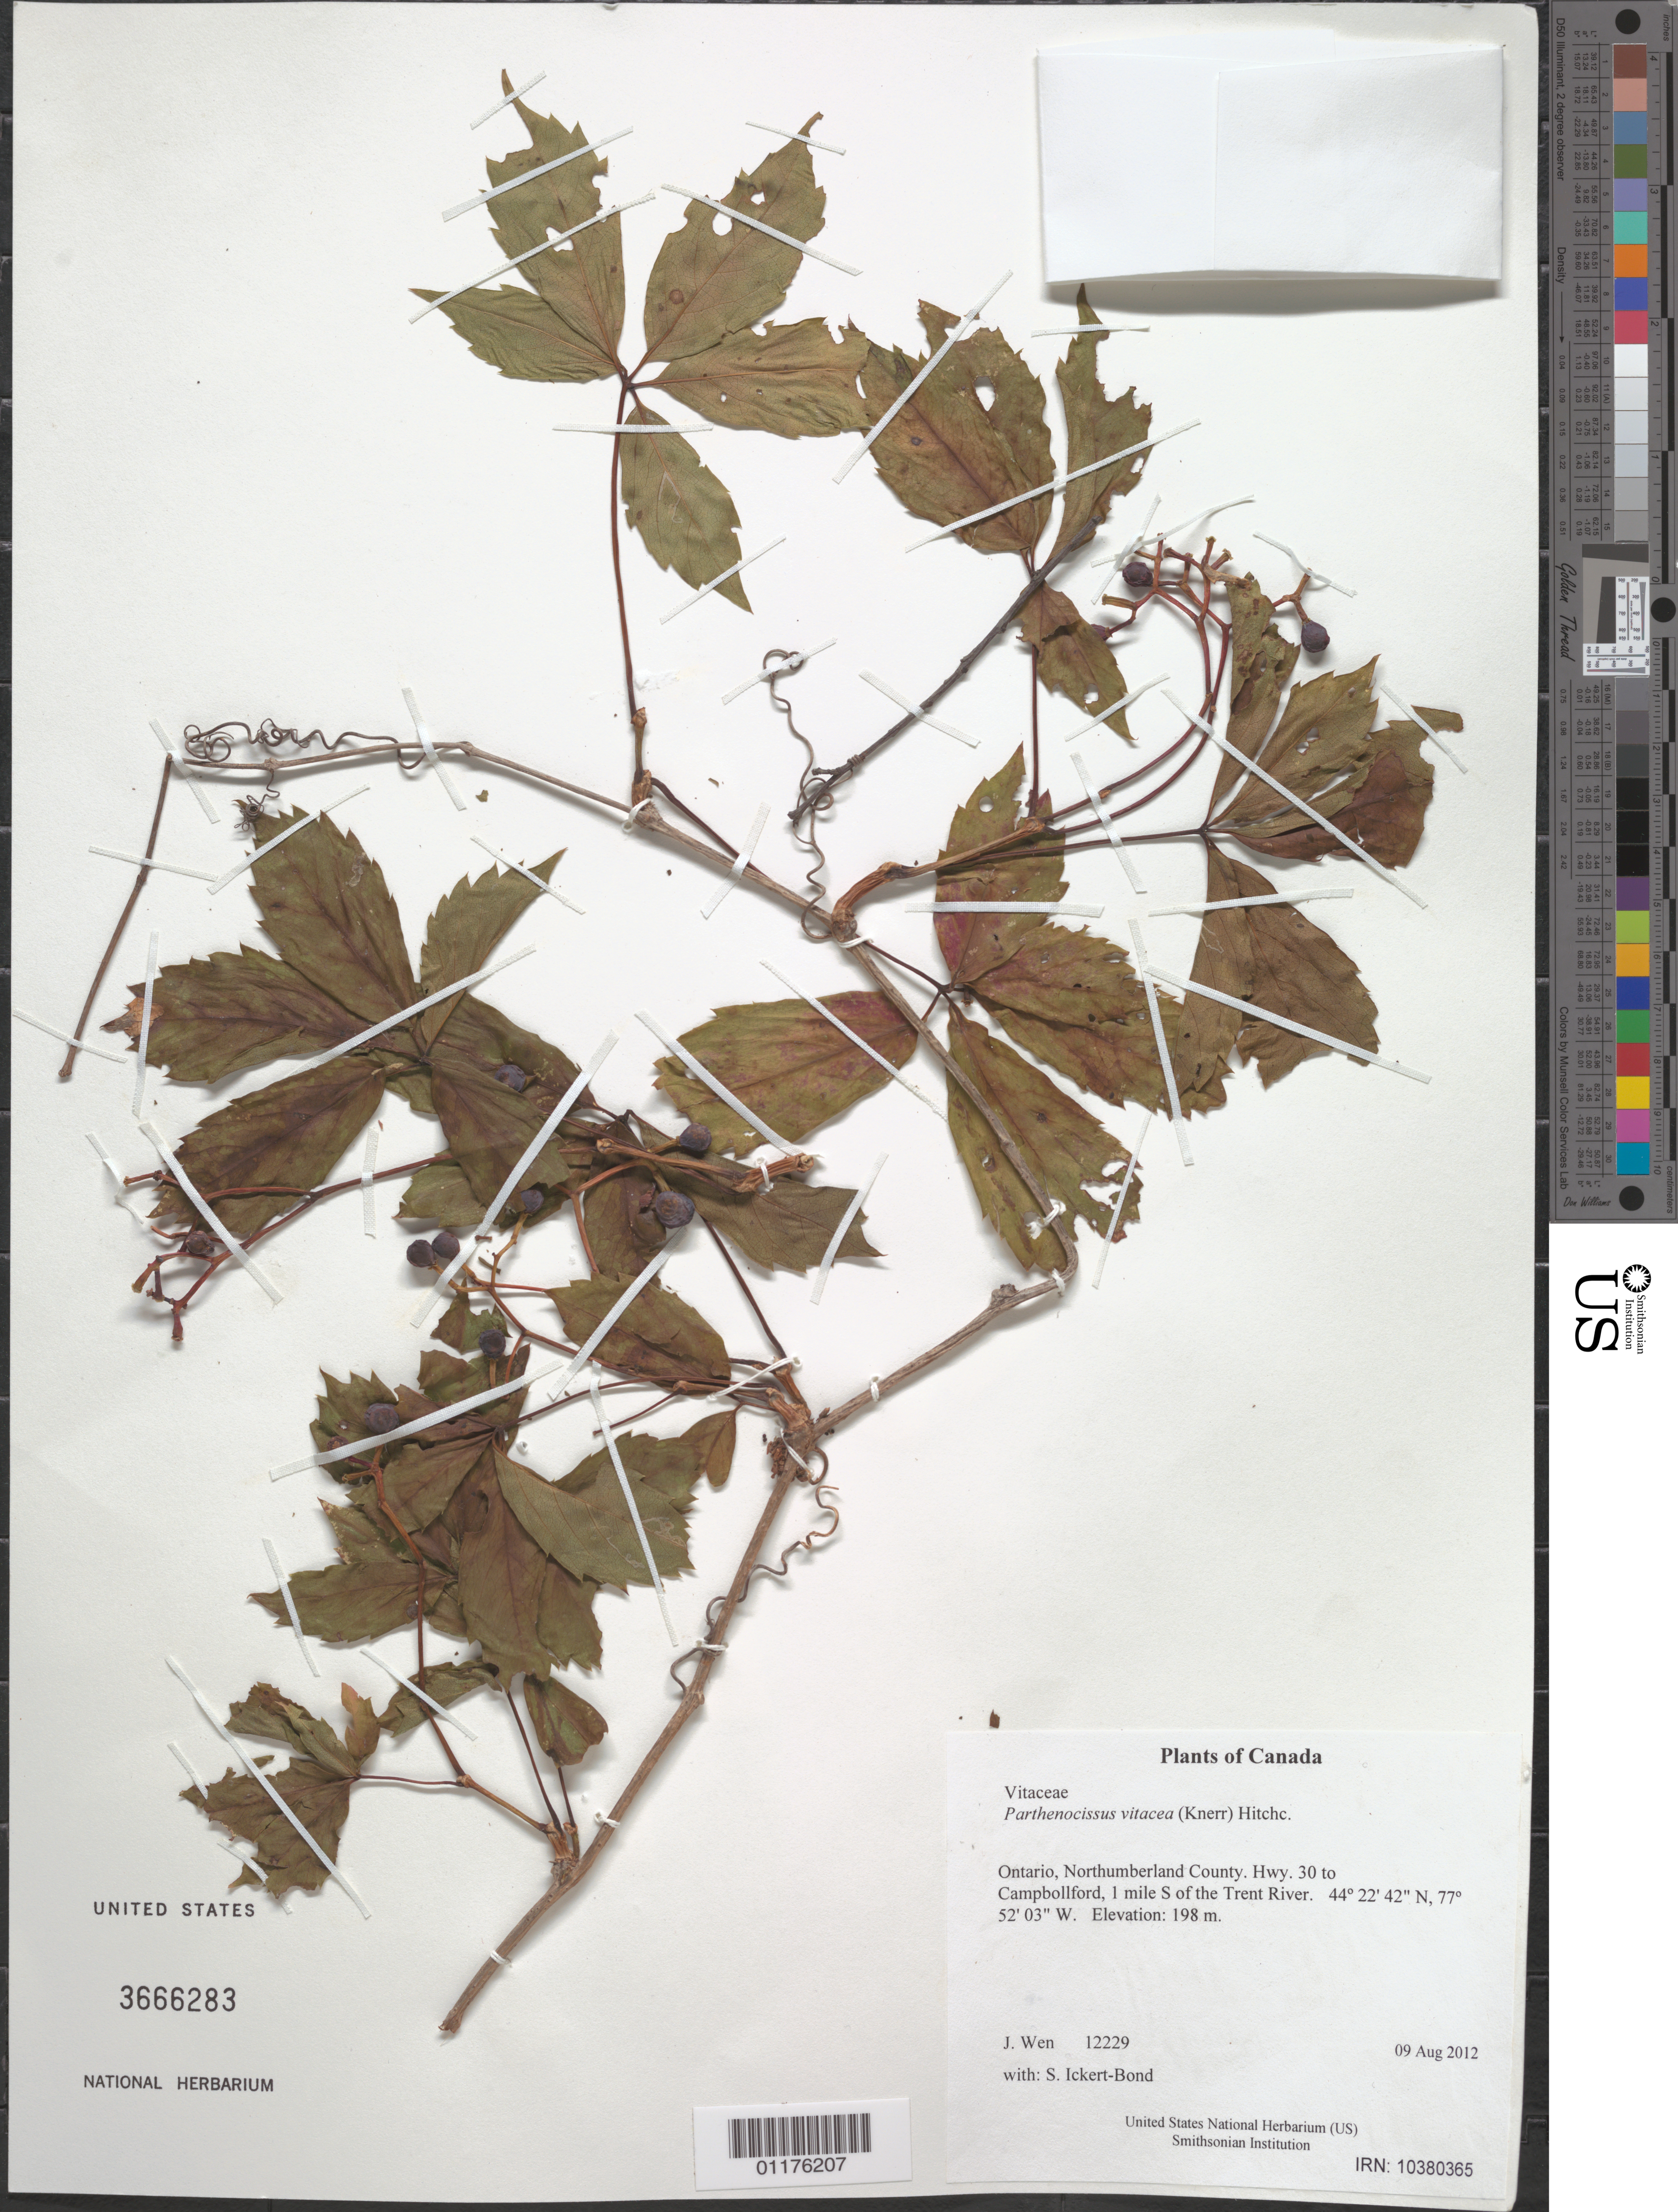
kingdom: Plantae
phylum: Tracheophyta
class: Magnoliopsida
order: Vitales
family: Vitaceae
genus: Parthenocissus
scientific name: Parthenocissus vitacea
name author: (Knerr) Hitchc.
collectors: J. Wen & S. Ickert-Bond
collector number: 12229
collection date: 2012-08-09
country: Canada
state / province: Ontario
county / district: Northumberland County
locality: Hwy. 30 to Campbollford, 1 mile S of the Trent River.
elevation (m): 198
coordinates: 44 22.708 N, 77 52.043 W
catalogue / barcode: US 3666283